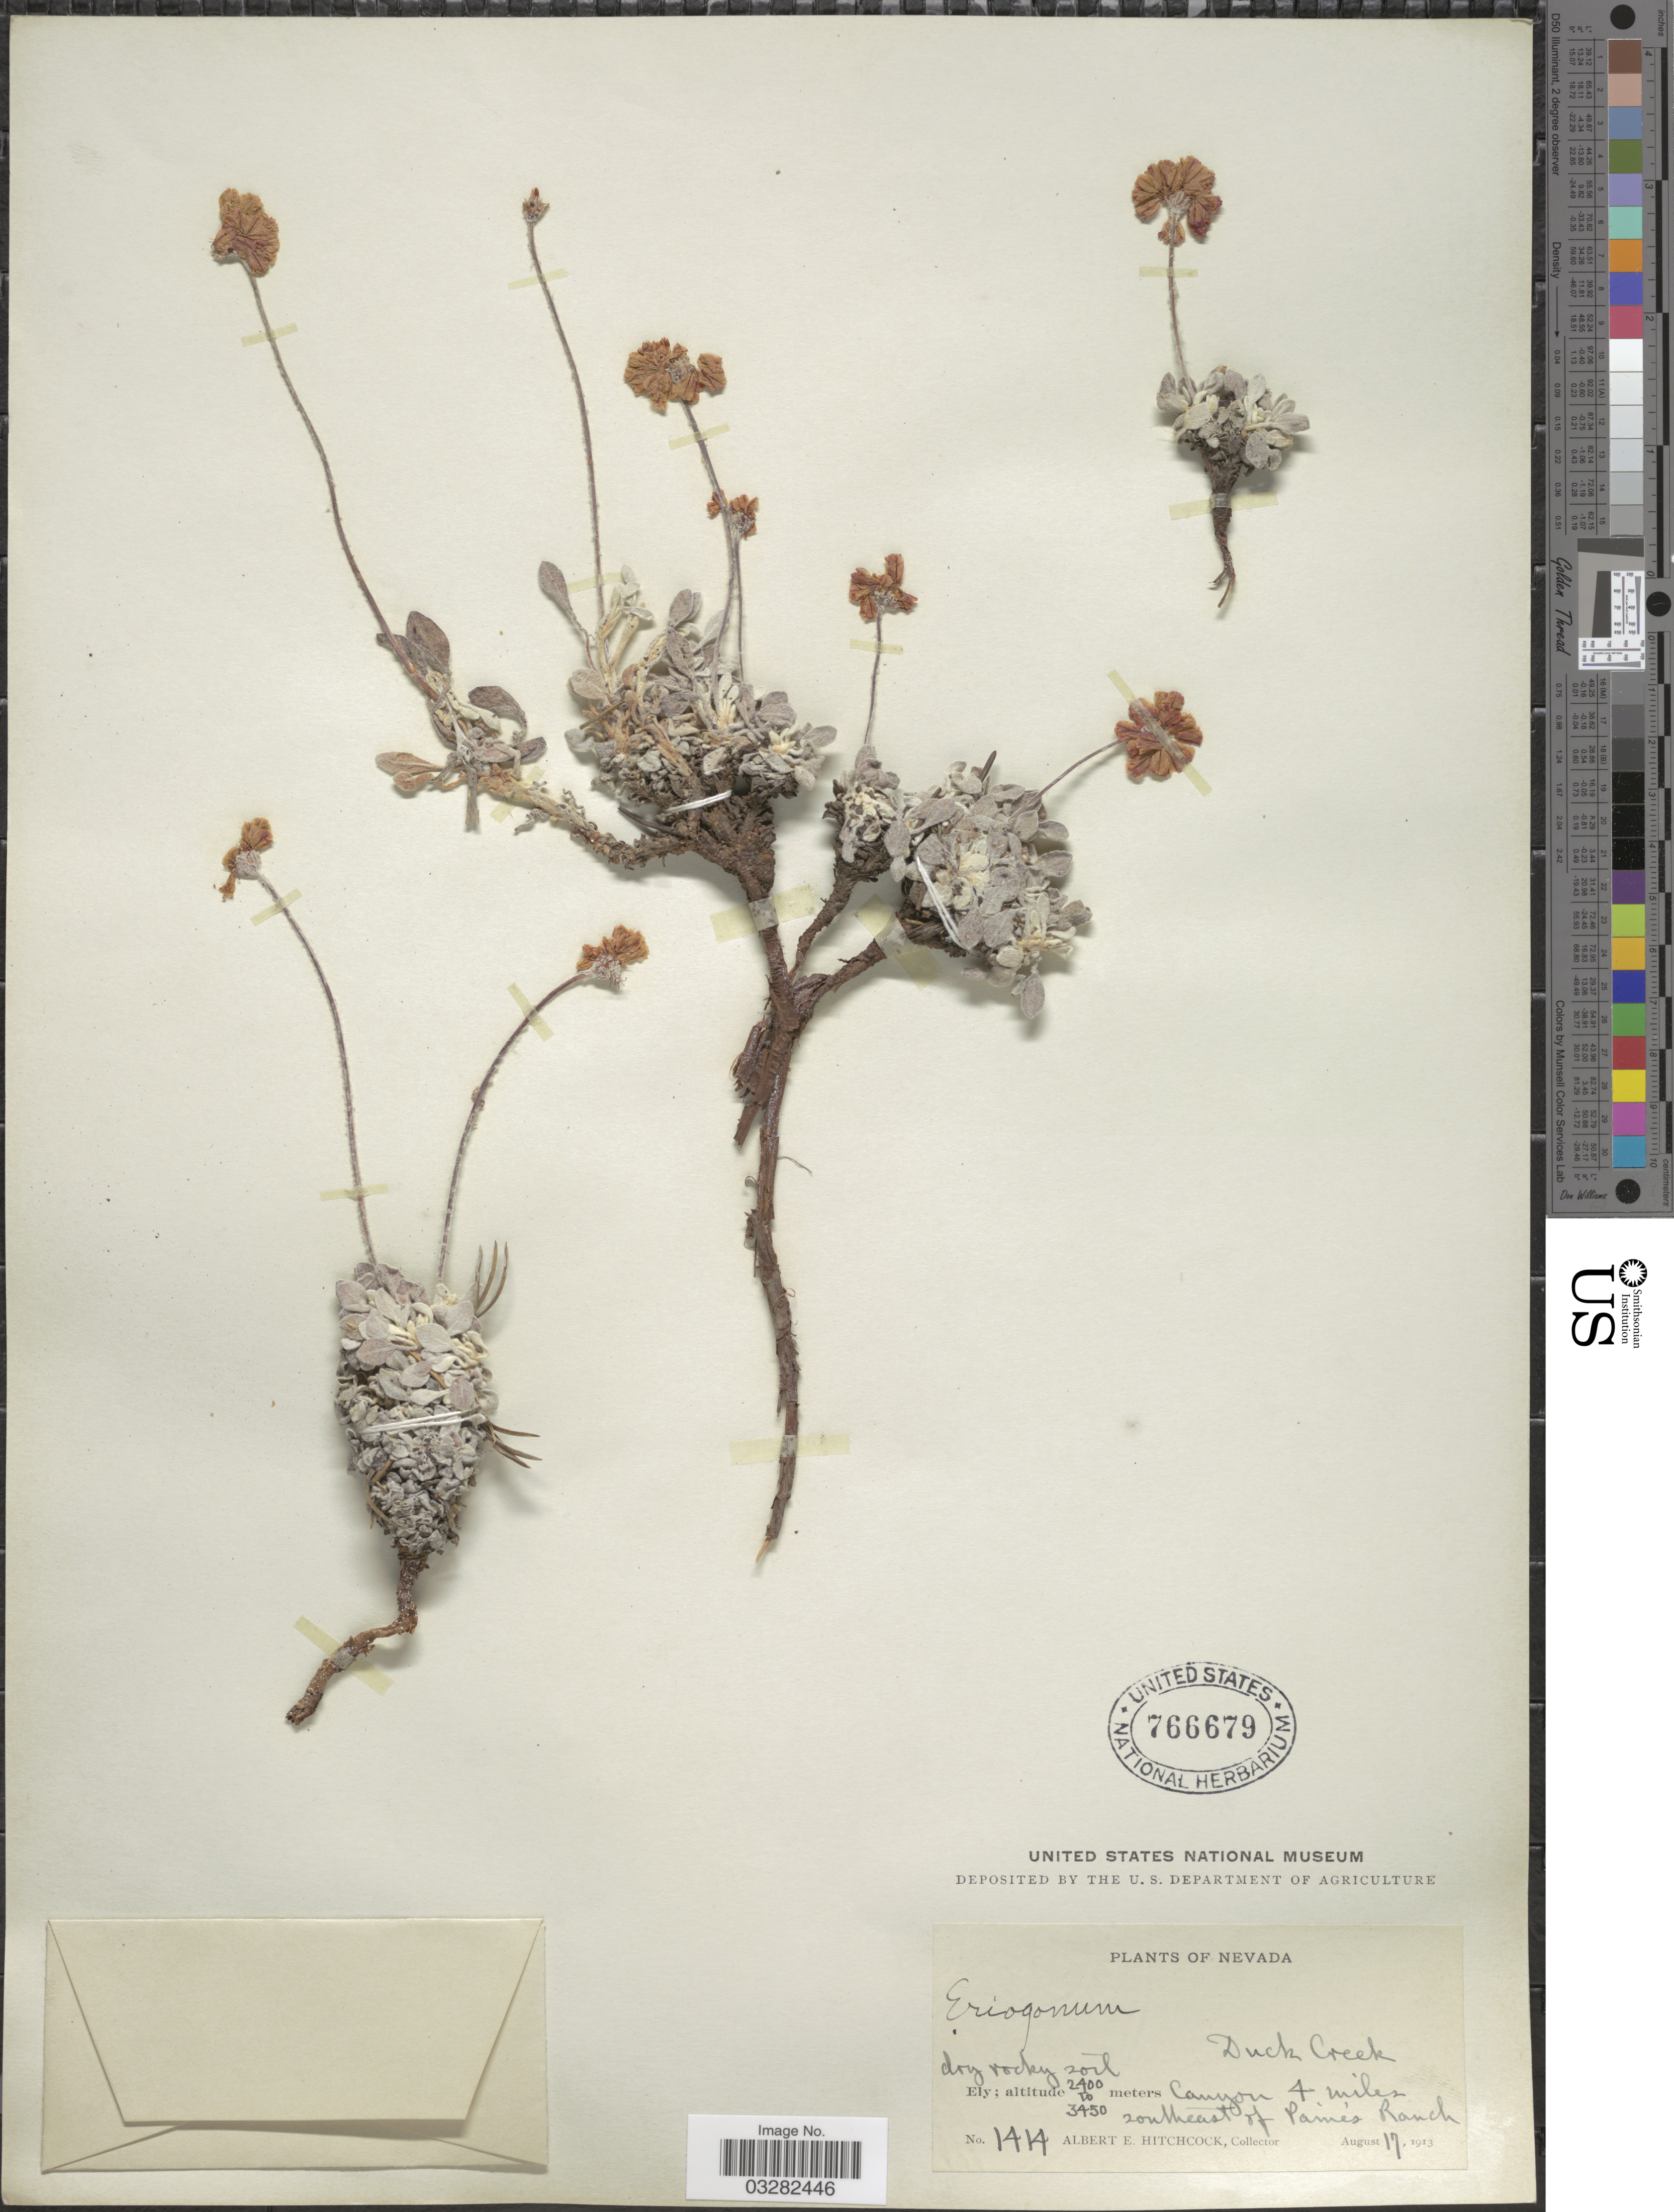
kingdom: Plantae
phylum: Tracheophyta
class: Magnoliopsida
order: Caryophyllales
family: Polygonaceae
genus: Eriogonum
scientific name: Eriogonum sp.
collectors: A. Hitchcock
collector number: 1414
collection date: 1913-08-17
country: United States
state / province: Nevada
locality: Duck Creek. Canyon 4 miles southeast of Paine's Ranch.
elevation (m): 2400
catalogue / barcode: US 766679